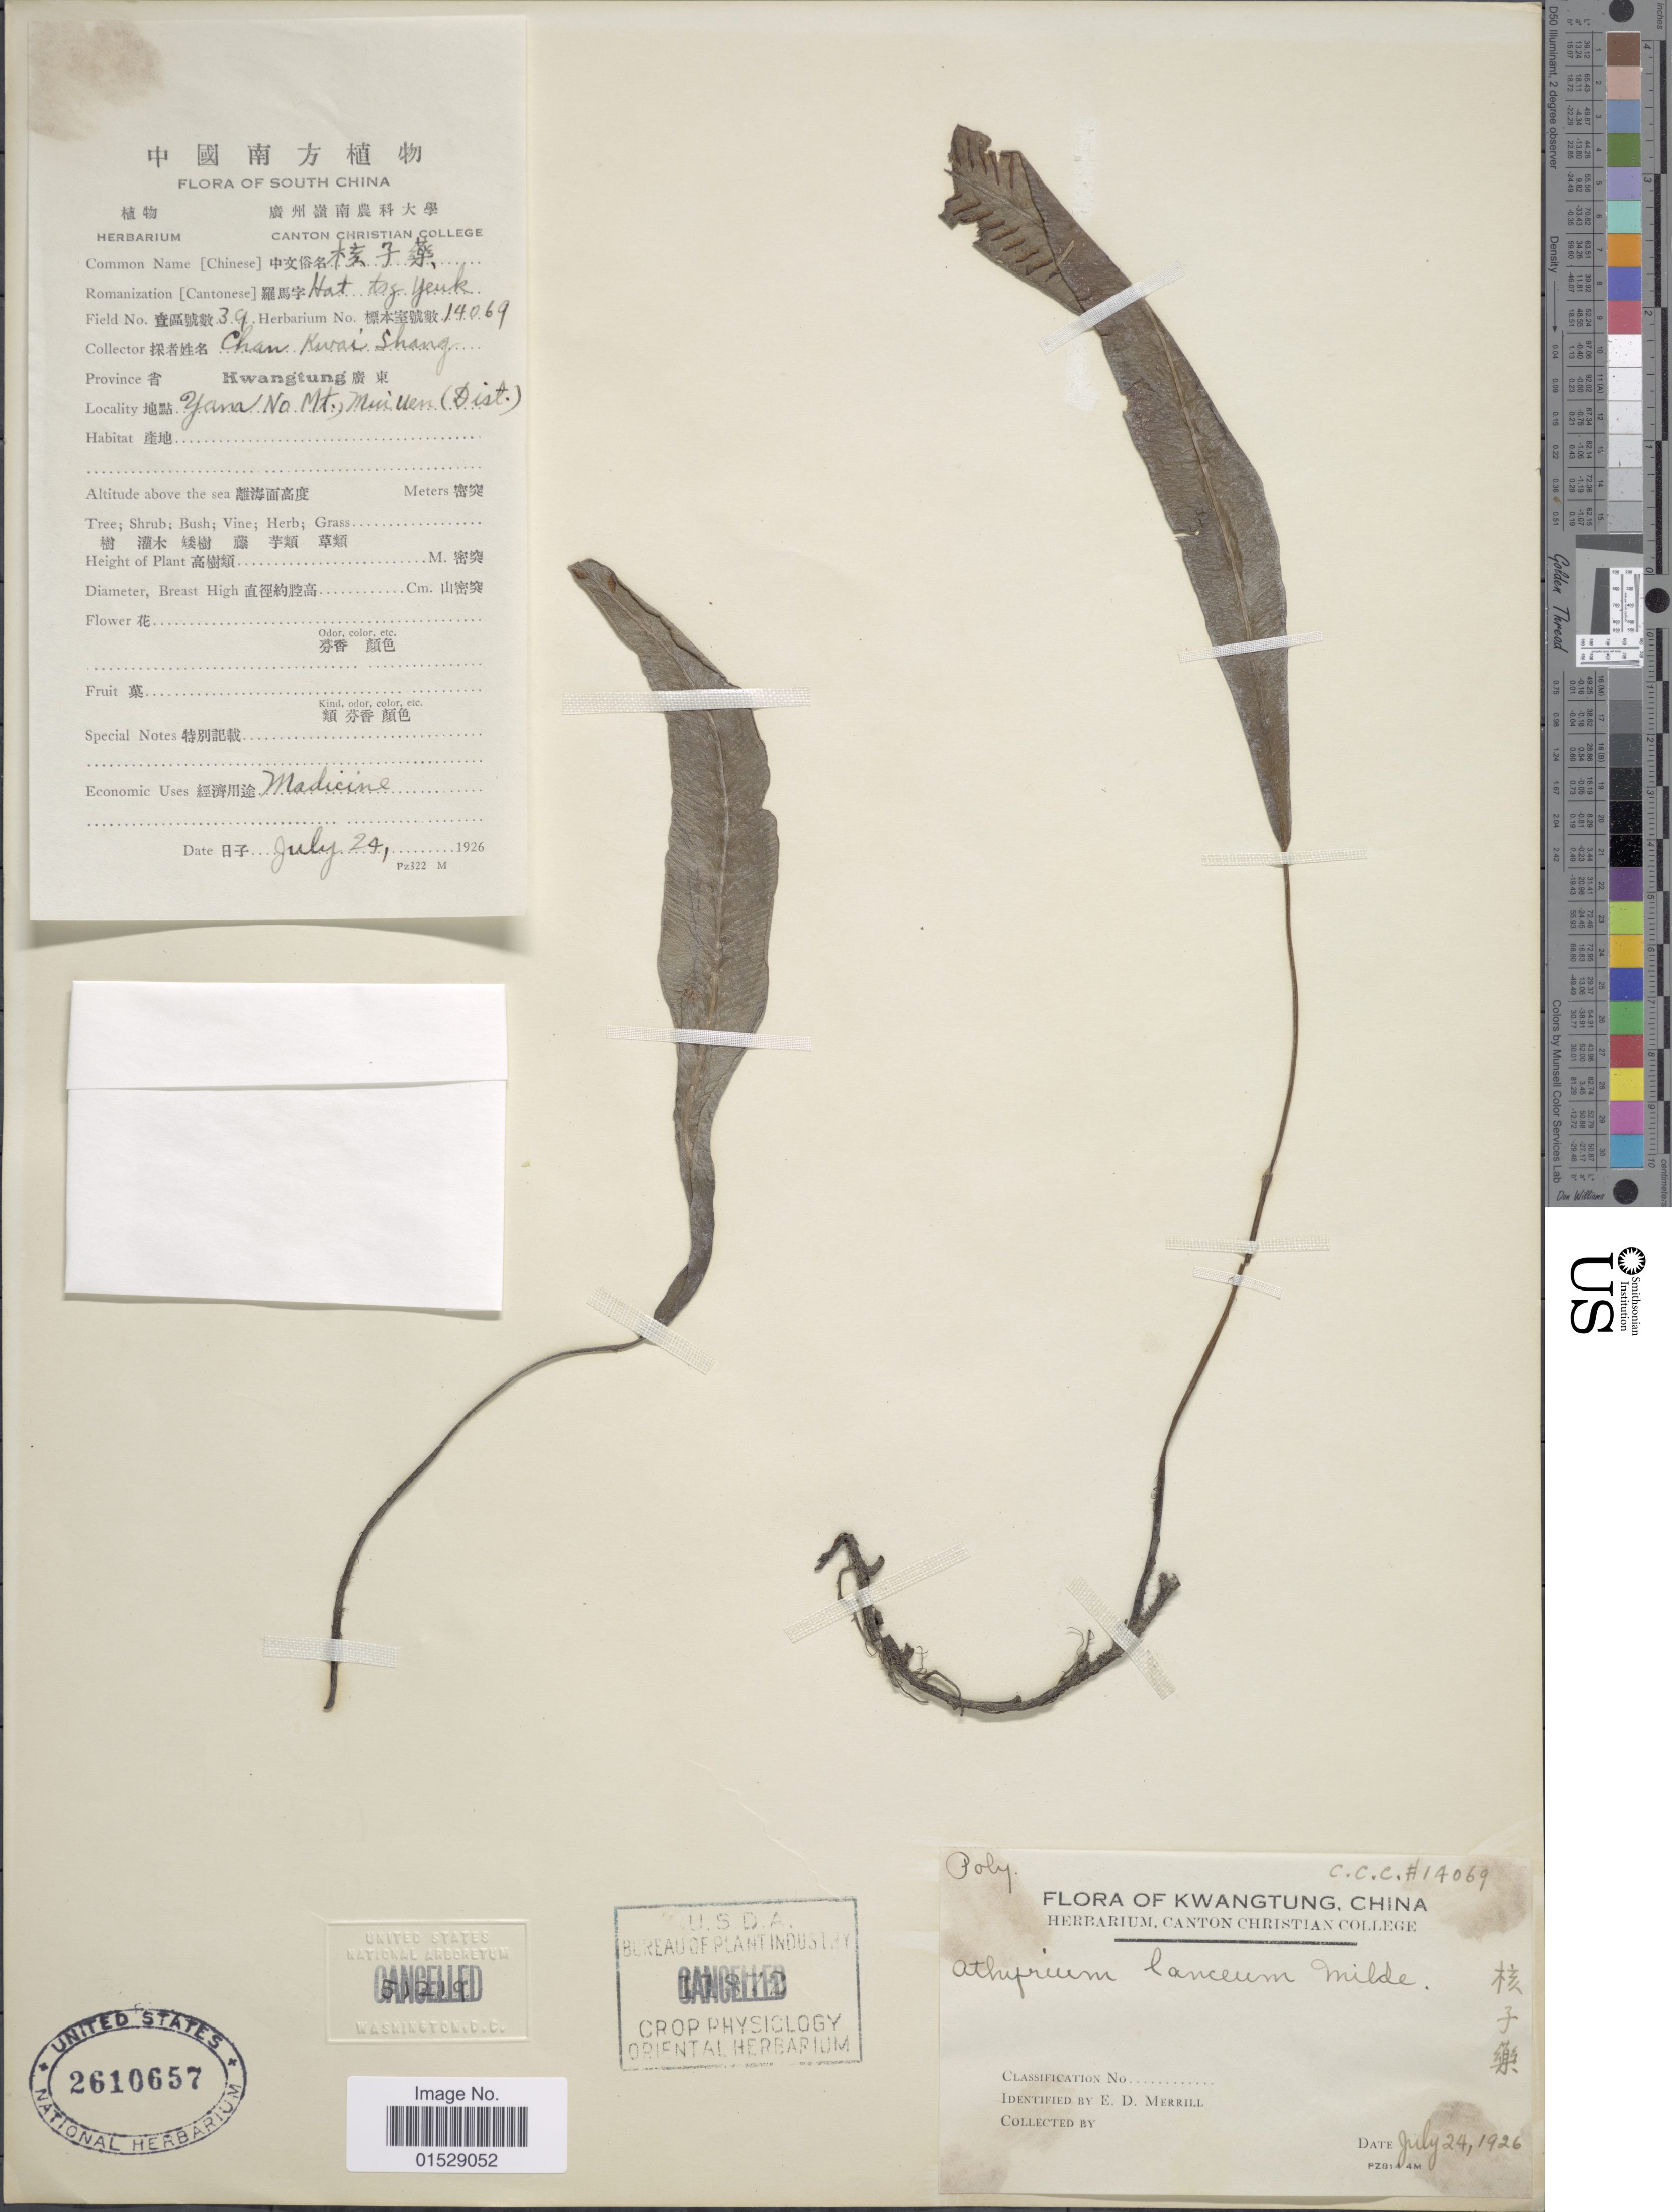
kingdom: Plantae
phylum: Tracheophyta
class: Polypodiopsida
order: Polypodiales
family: Athyriaceae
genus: Deparia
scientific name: Deparia lancea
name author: (Thunb.) Fraser-Jenk.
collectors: C. Shang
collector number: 39/14069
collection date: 1926-07-24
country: China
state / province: Guangdong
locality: South China, Province Kwangtung, Yana No Mt., Mui Uen (Dist.) [interpreted]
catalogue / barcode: US 2610657